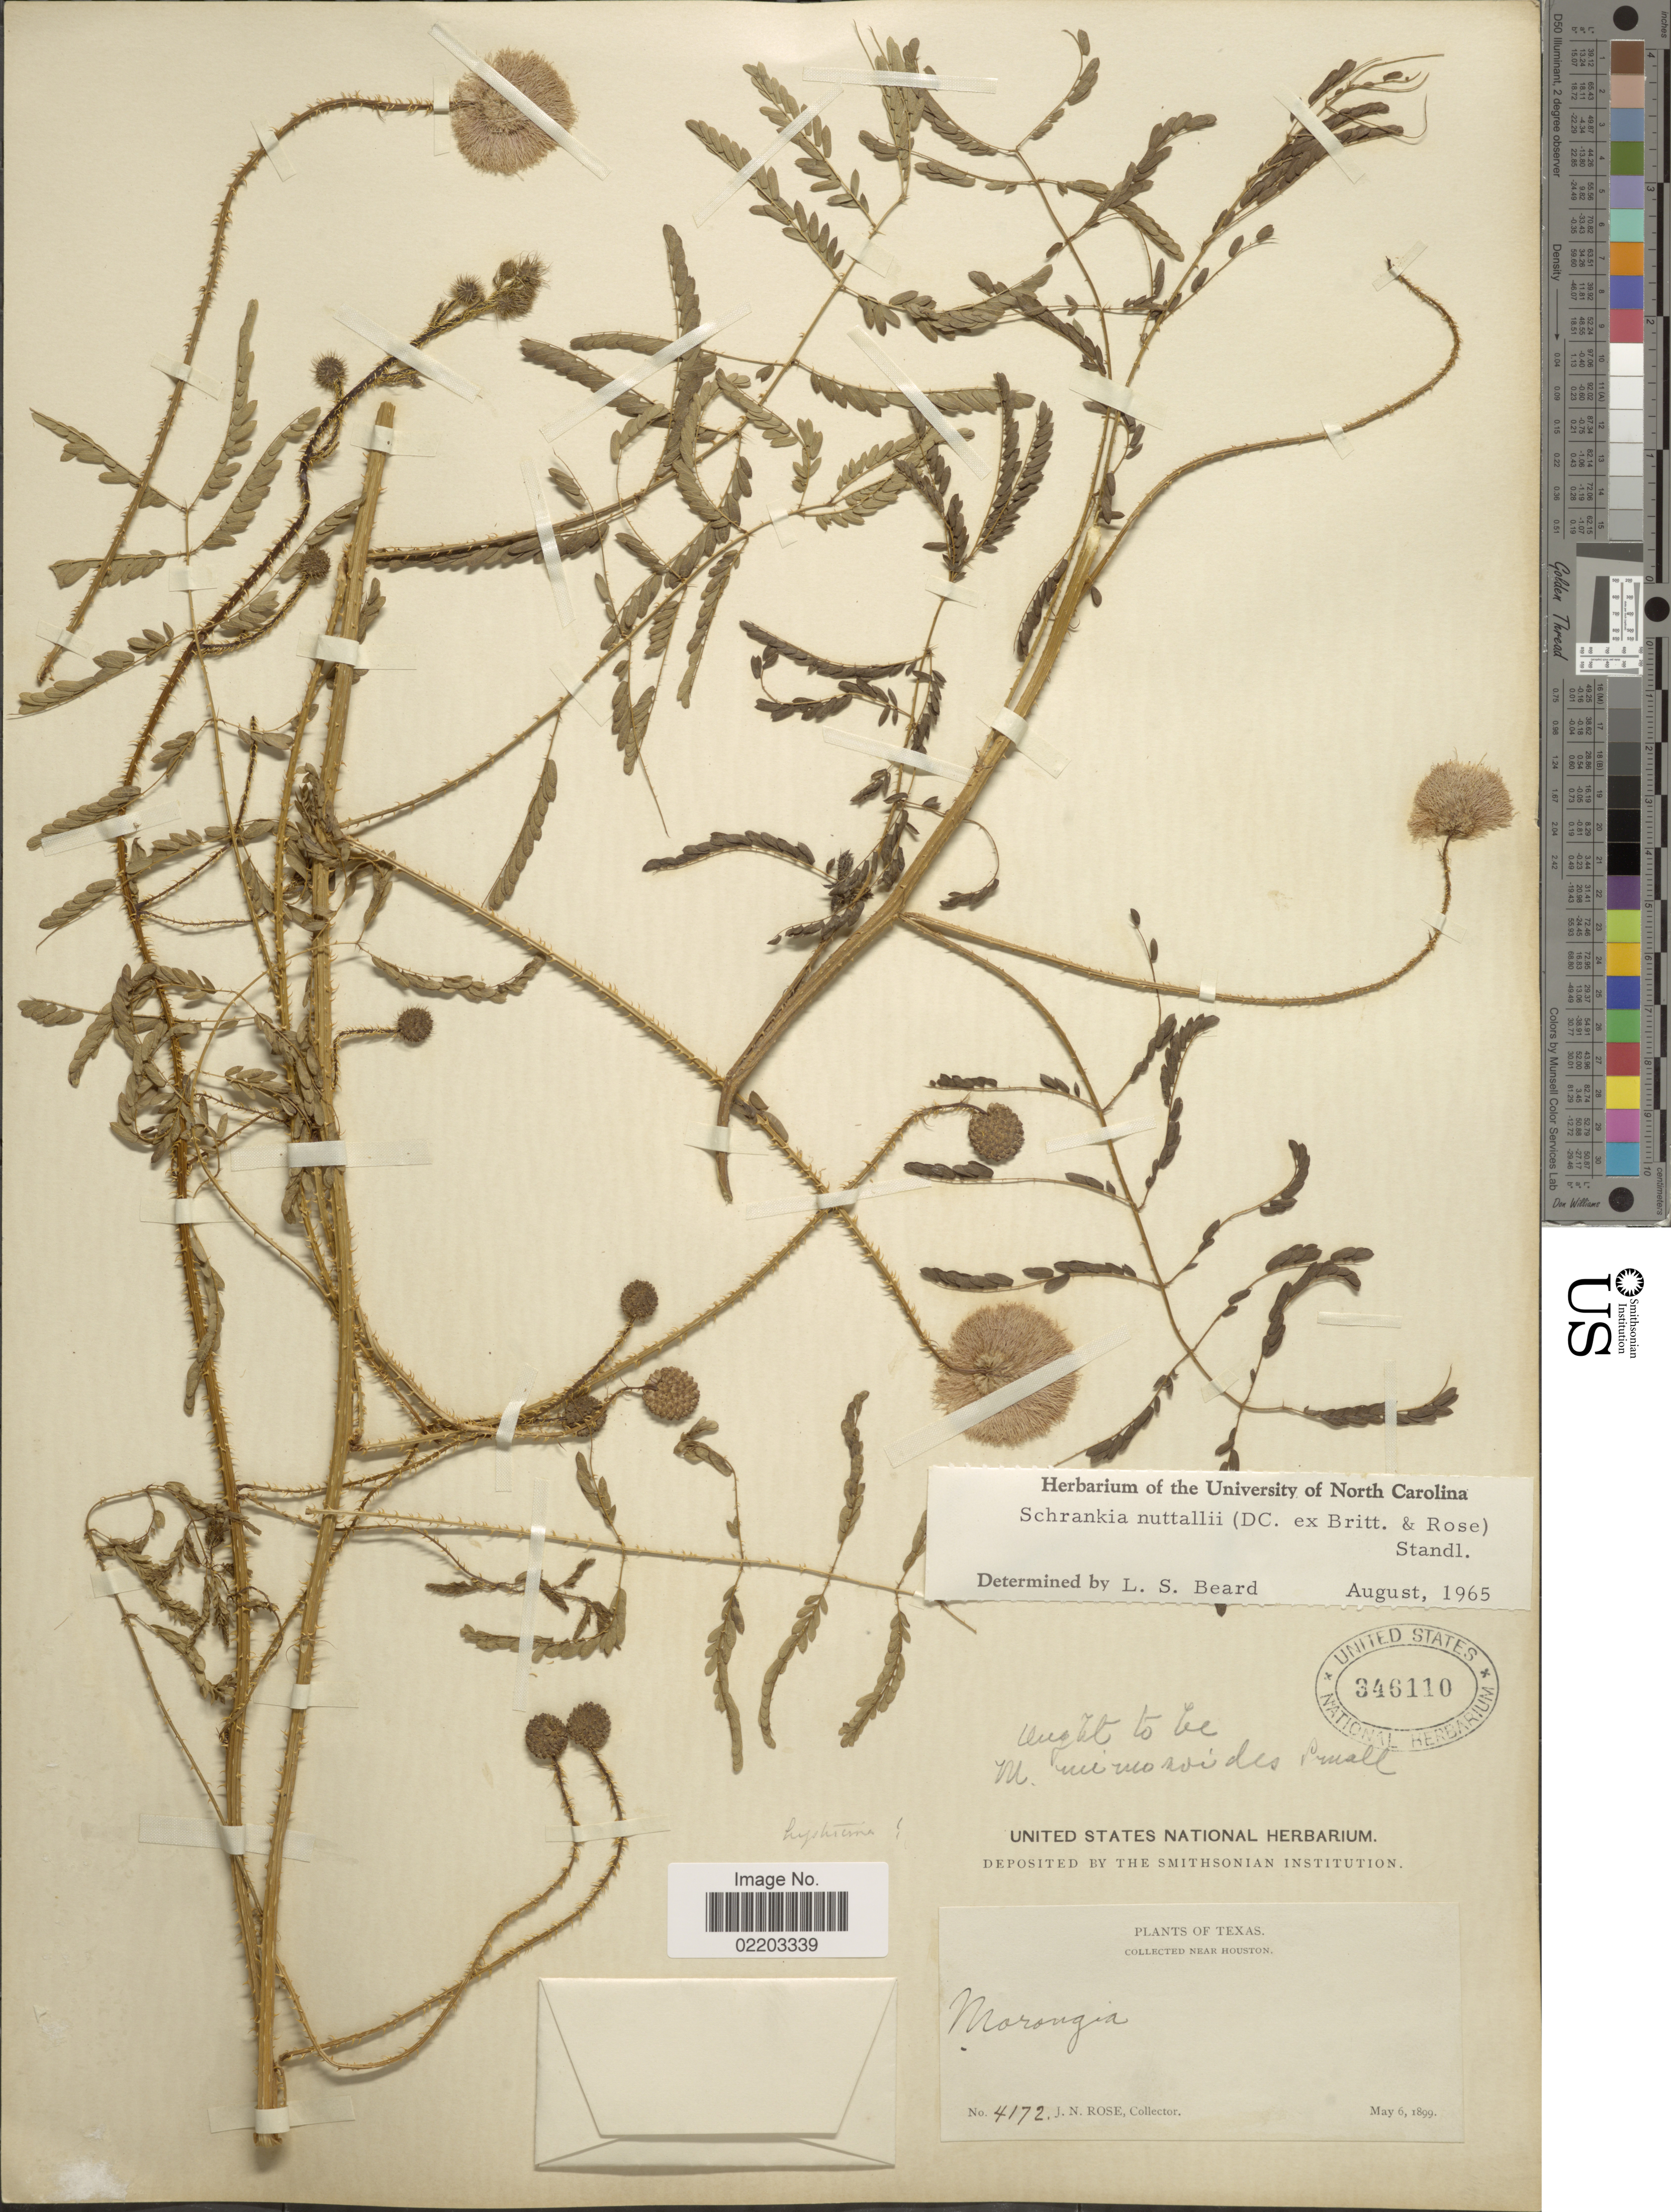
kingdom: Plantae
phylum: Tracheophyta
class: Magnoliopsida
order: Fabales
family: Fabaceae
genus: Mimosa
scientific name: Mimosa hystricina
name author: (Small ex Britton & Rose) B.L. Turner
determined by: Strong, M. T., (US), Smithsonian Institution - National Museum of Natural History (UNITED STATES)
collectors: J. N. Rose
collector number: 4172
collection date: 1899-05-06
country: United States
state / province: Texas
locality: Near Houston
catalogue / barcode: US 346110